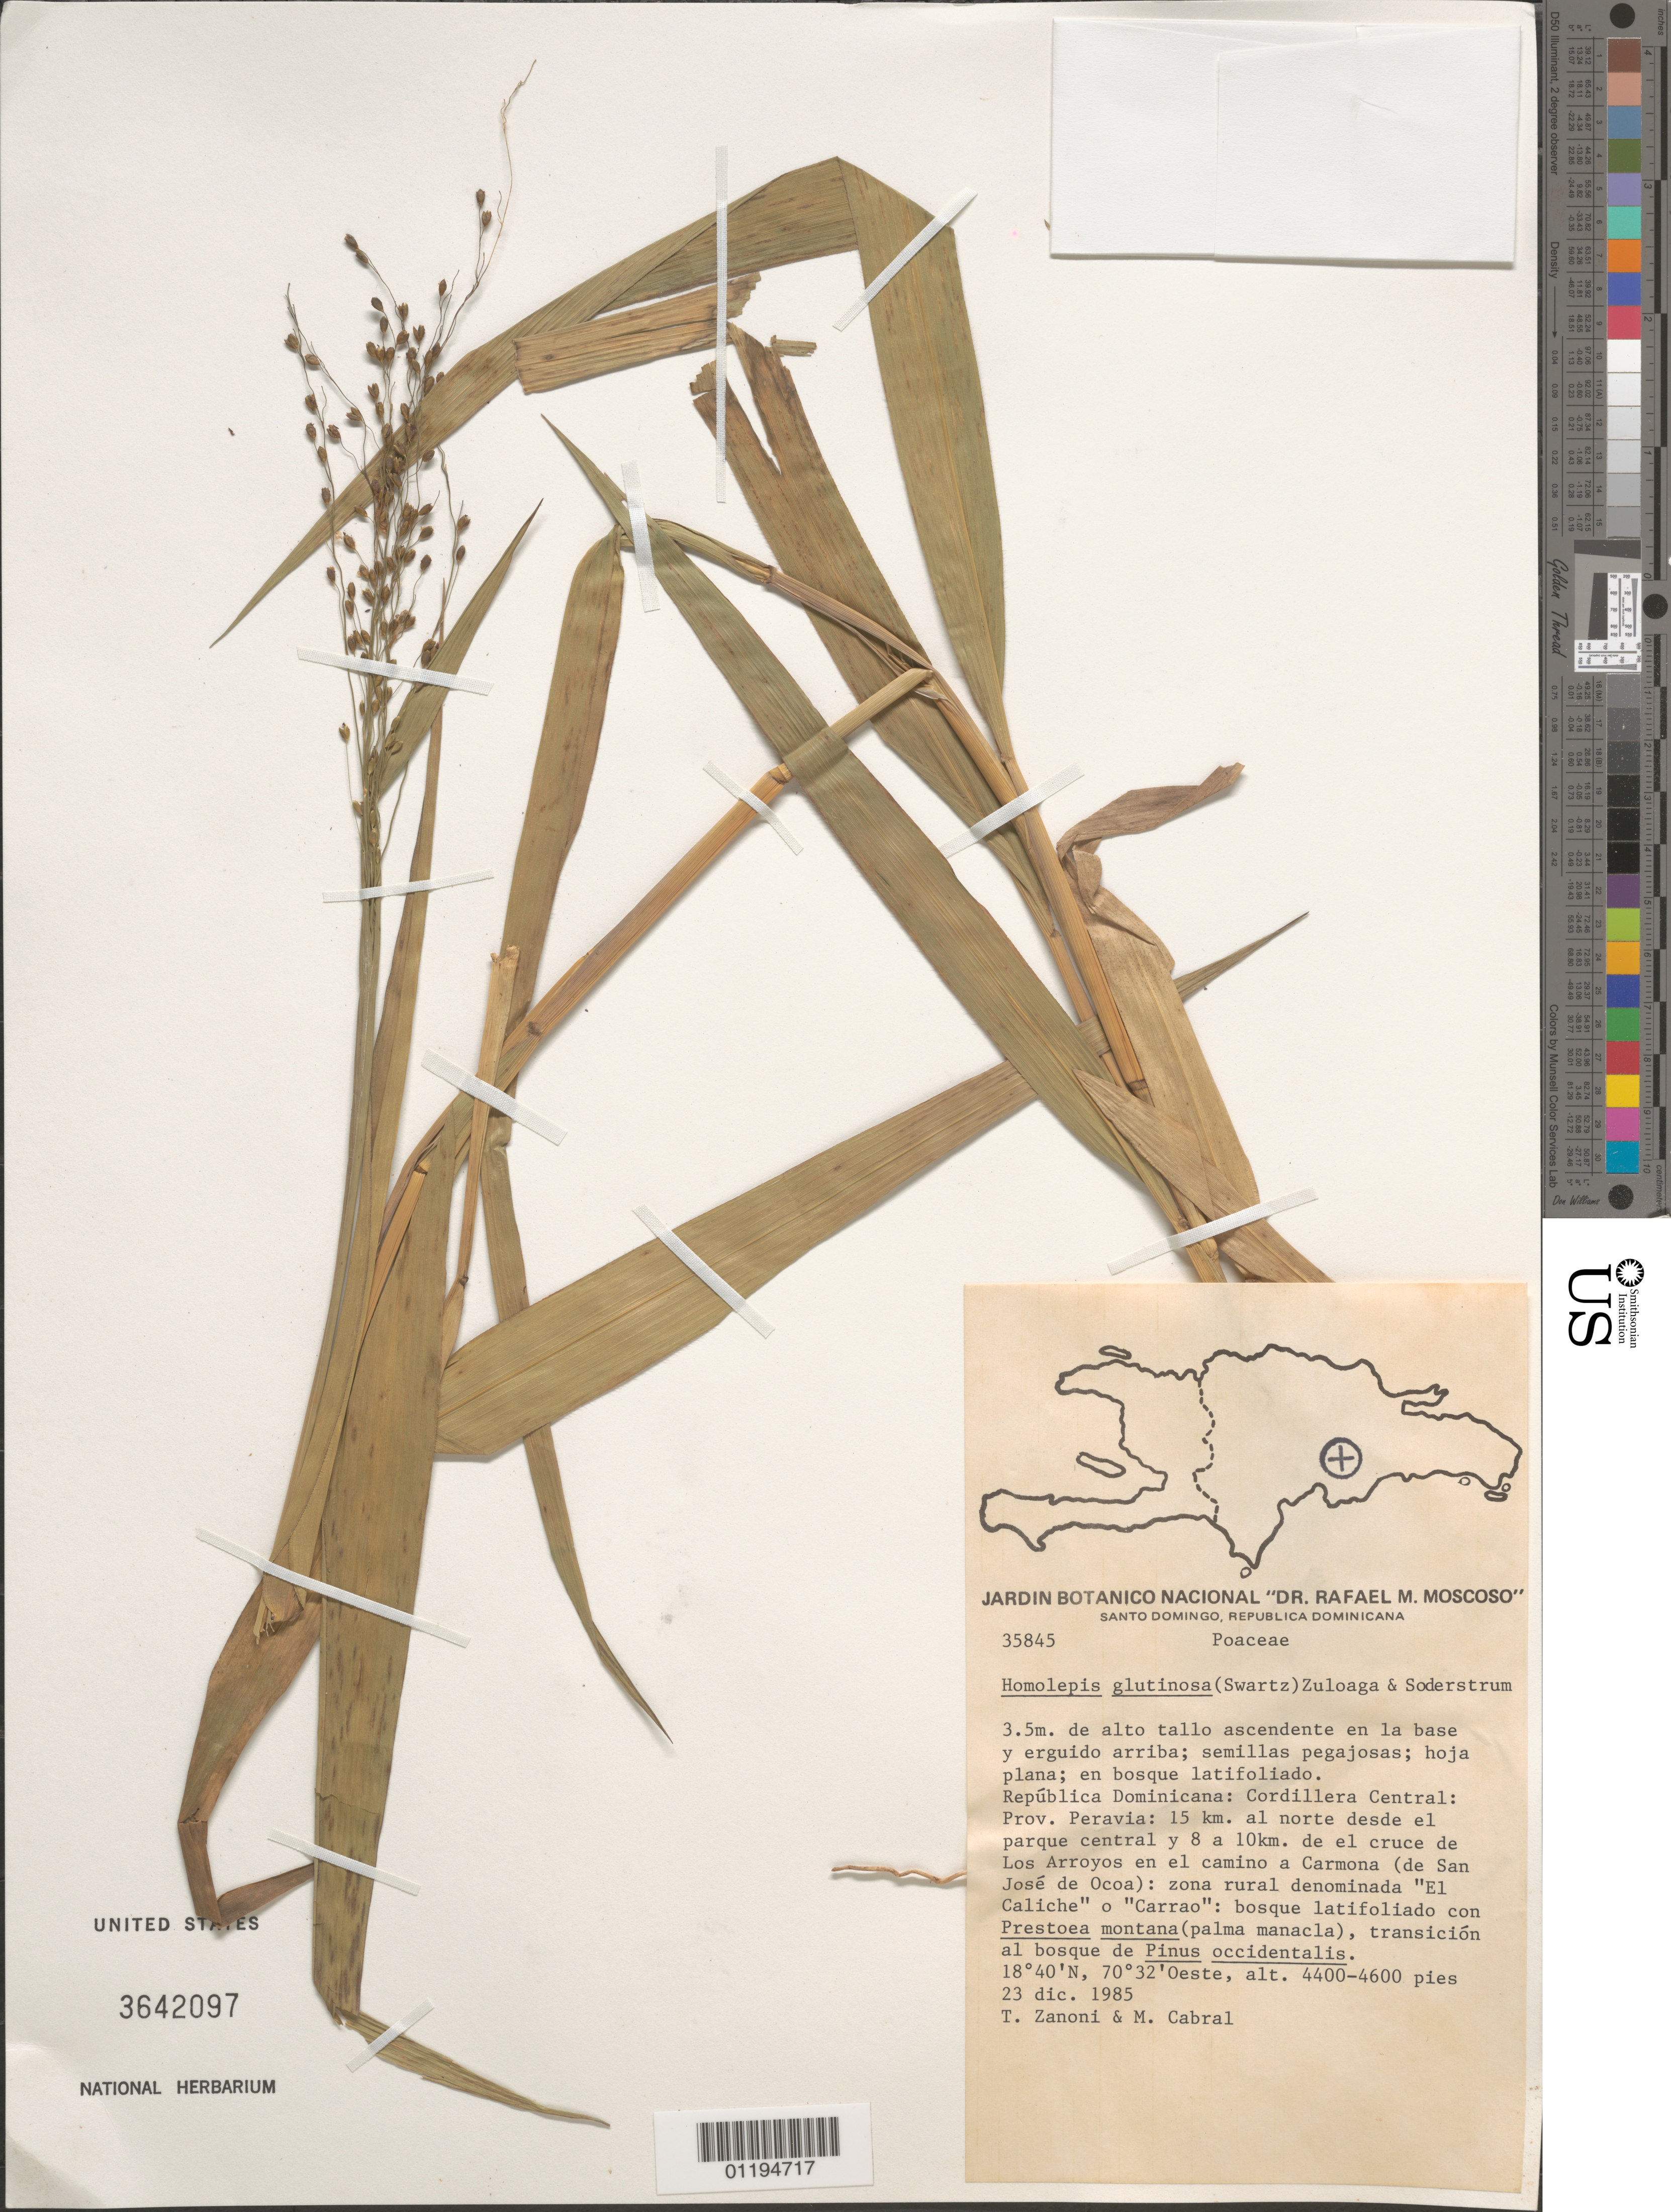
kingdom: Plantae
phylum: Tracheophyta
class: Liliopsida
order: Poales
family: Poaceae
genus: Homolepis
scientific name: Homolepis glutinosa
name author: (Sw.) Zuloaga & Soderstr.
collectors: T. A. Zanoni & M. Cabral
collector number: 35845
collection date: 1985-12-23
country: Dominican Republic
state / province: Peravia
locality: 15km N of the central park. and 8 to 10 km from the crossing of Los Arroyos and the path to Carmona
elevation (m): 1341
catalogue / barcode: US 3642097